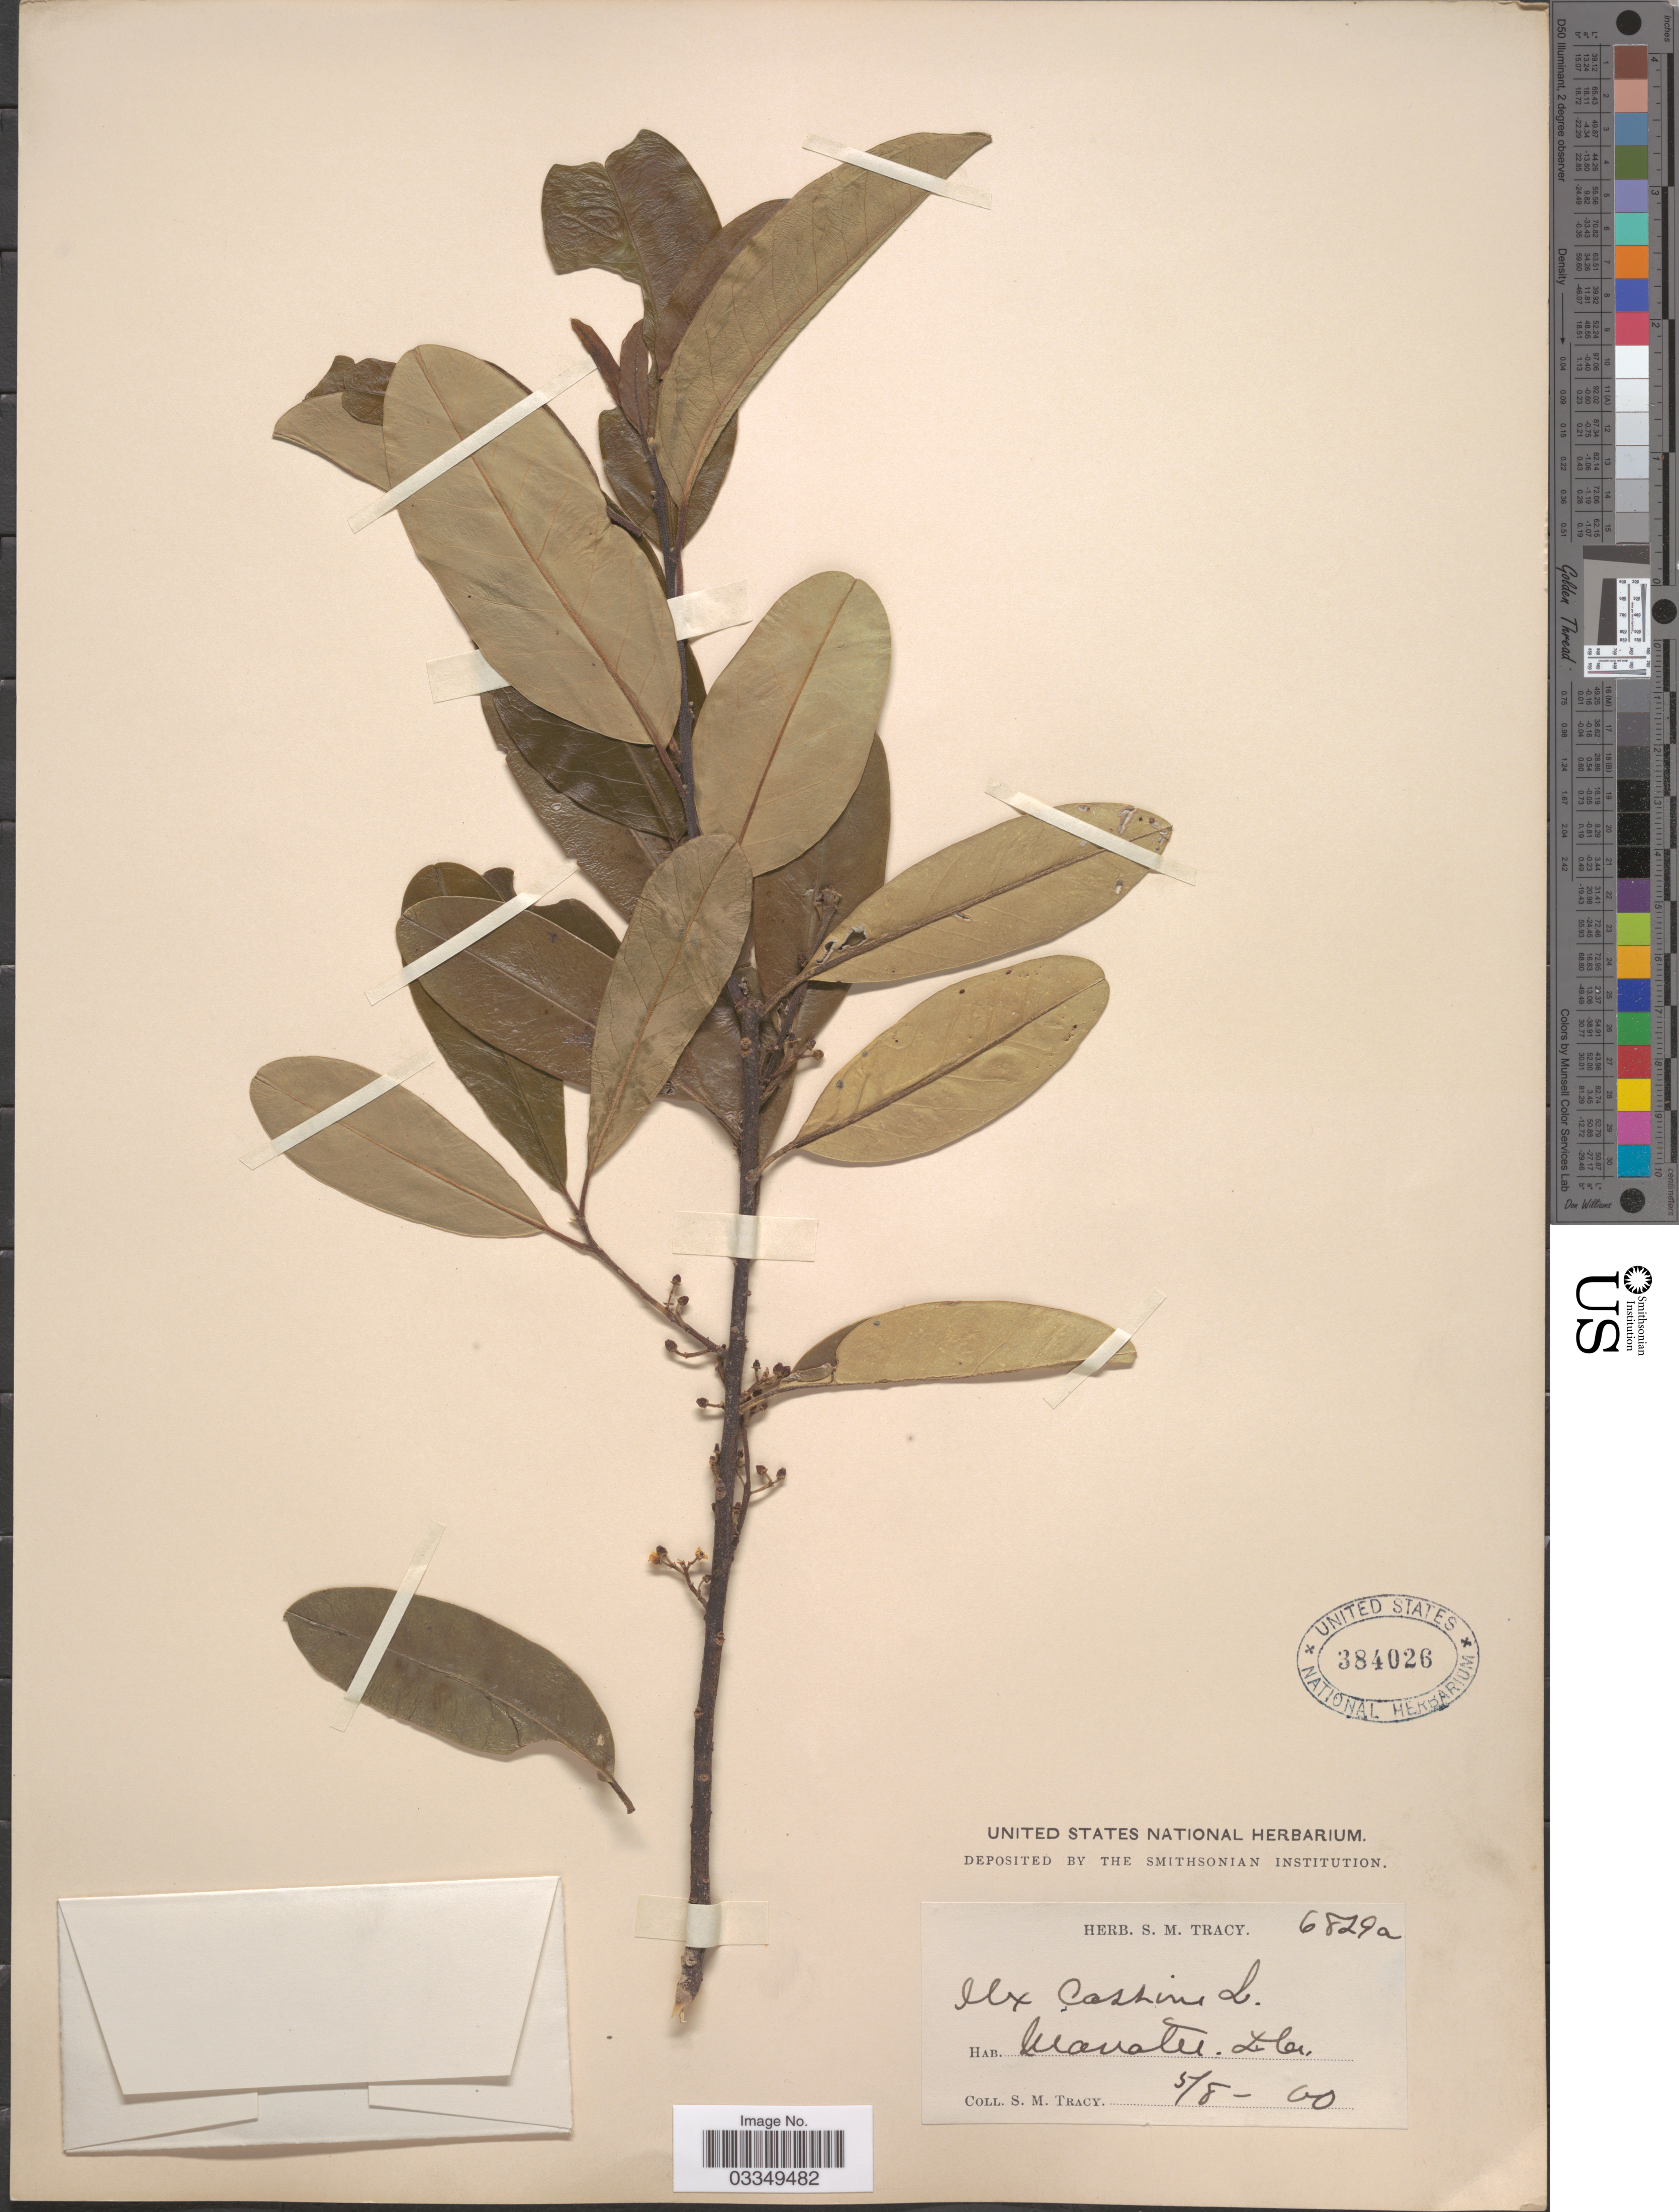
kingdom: Plantae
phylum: Tracheophyta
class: Magnoliopsida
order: Aquifoliales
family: Aquifoliaceae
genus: Ilex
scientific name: Ilex cassine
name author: L.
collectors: S. M. Tracy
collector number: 6829a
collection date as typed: Transcribed d/m/y: 8/5/0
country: United States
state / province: Florida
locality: Manatee.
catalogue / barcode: US 384026